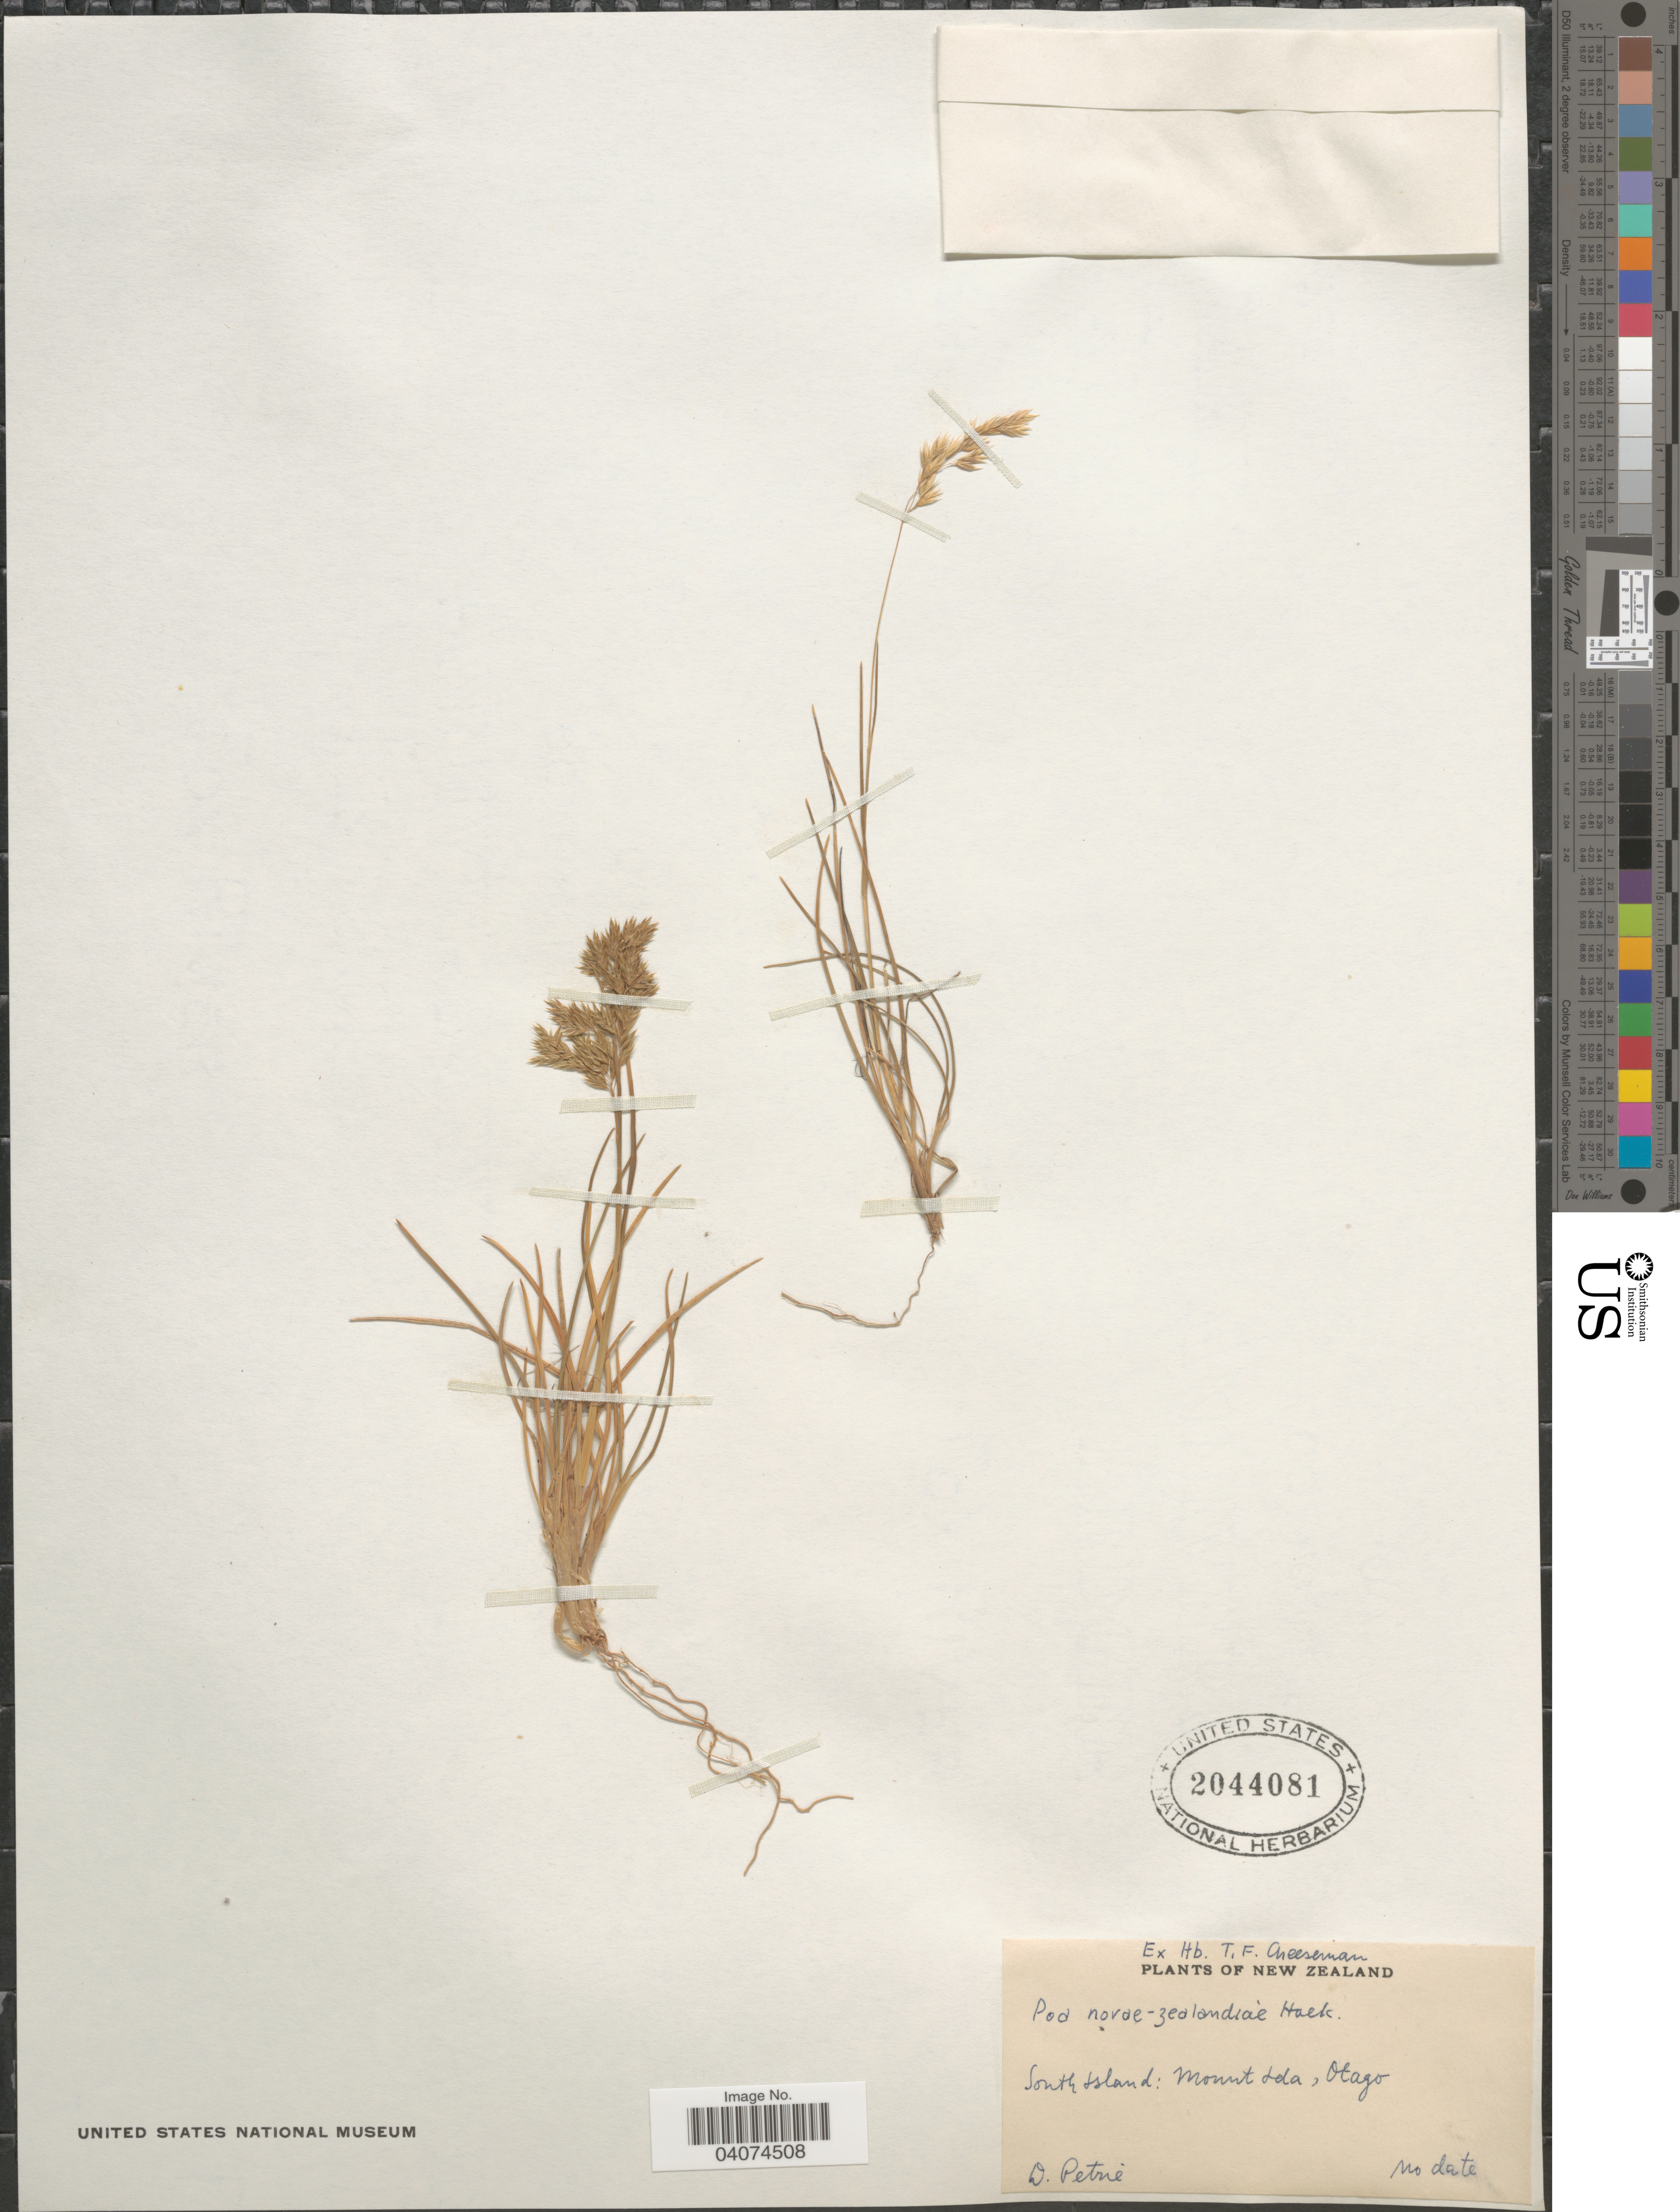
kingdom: Plantae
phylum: Tracheophyta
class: Liliopsida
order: Poales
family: Poaceae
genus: Poa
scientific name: Poa novae-zelandiae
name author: Hack.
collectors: D. Petrie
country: New Zealand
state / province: Otago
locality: South Island: Mount Ida.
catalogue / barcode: US 2044081